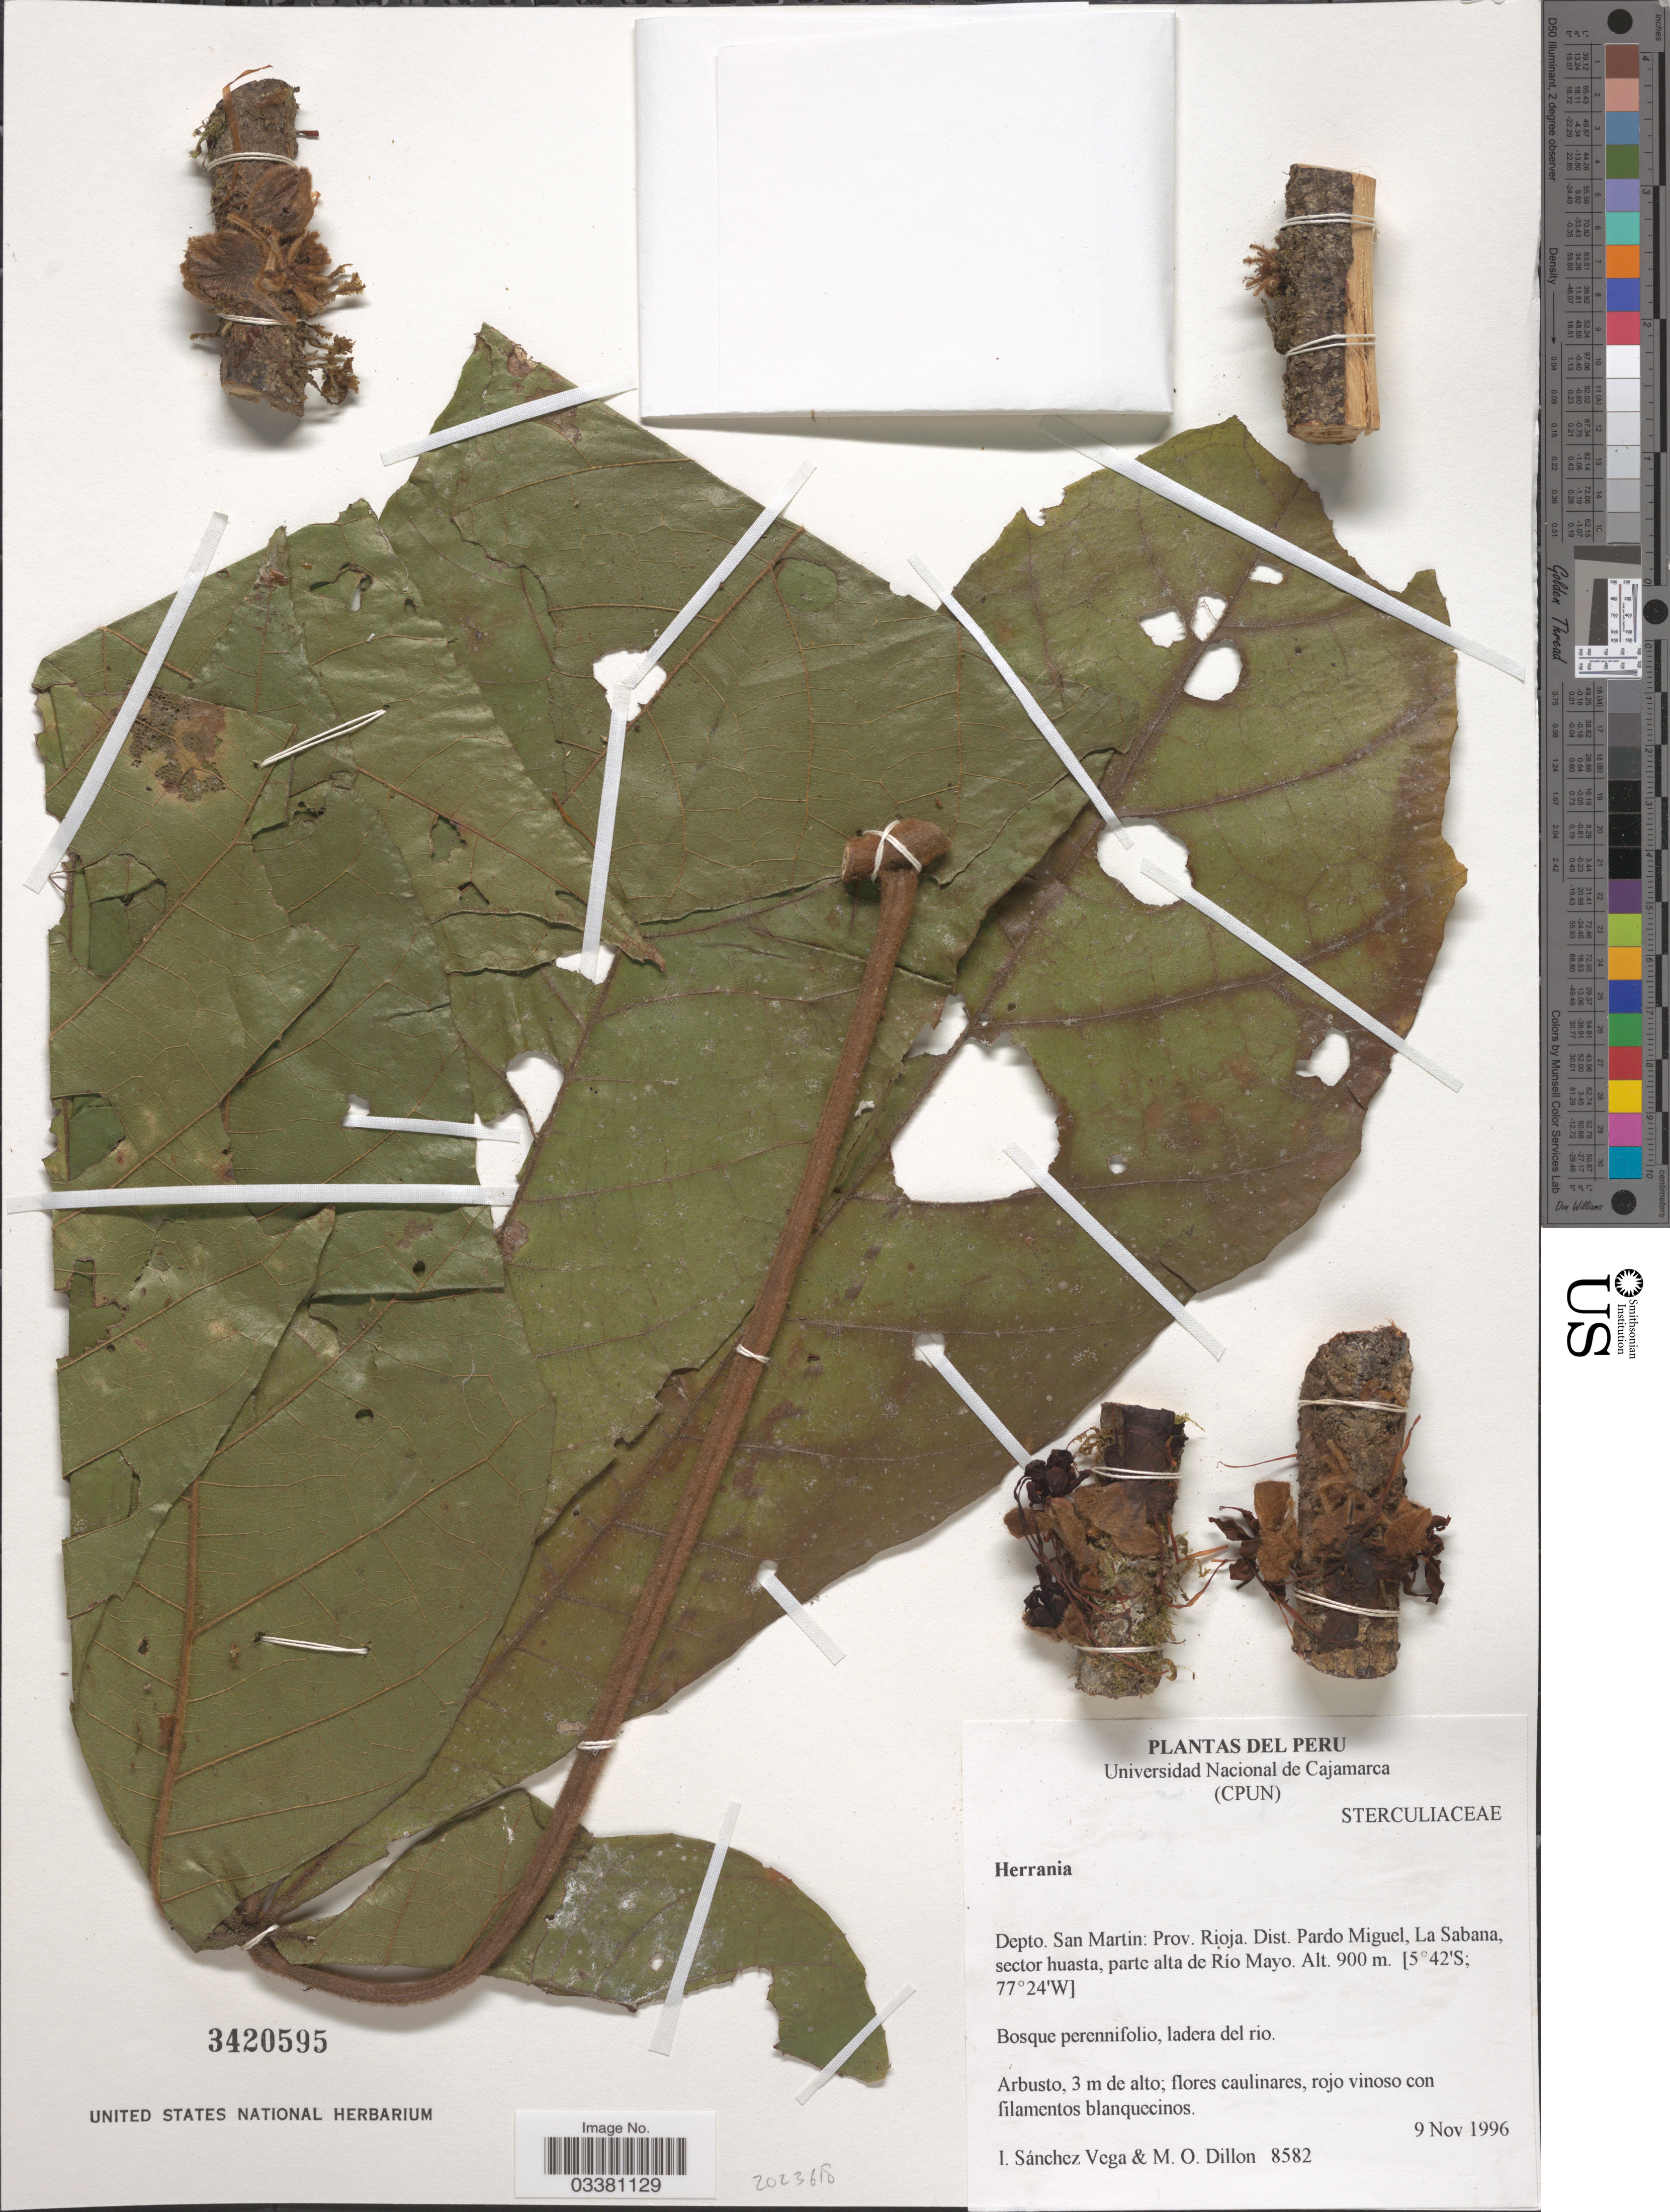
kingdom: Plantae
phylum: Tracheophyta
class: Magnoliopsida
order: Malvales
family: Malvaceae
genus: Herrania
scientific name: Herrania sp.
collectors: I. Sánchez Vega & M. O. Dillon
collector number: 8582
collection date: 1996-11-09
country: Peru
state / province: San Martín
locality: Depto. San Martin: Prov. Rioja. Dist. Pardo Miguel, La Sabana, sector huasta, parte alta de Río Mayo.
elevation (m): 900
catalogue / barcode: US 3420595